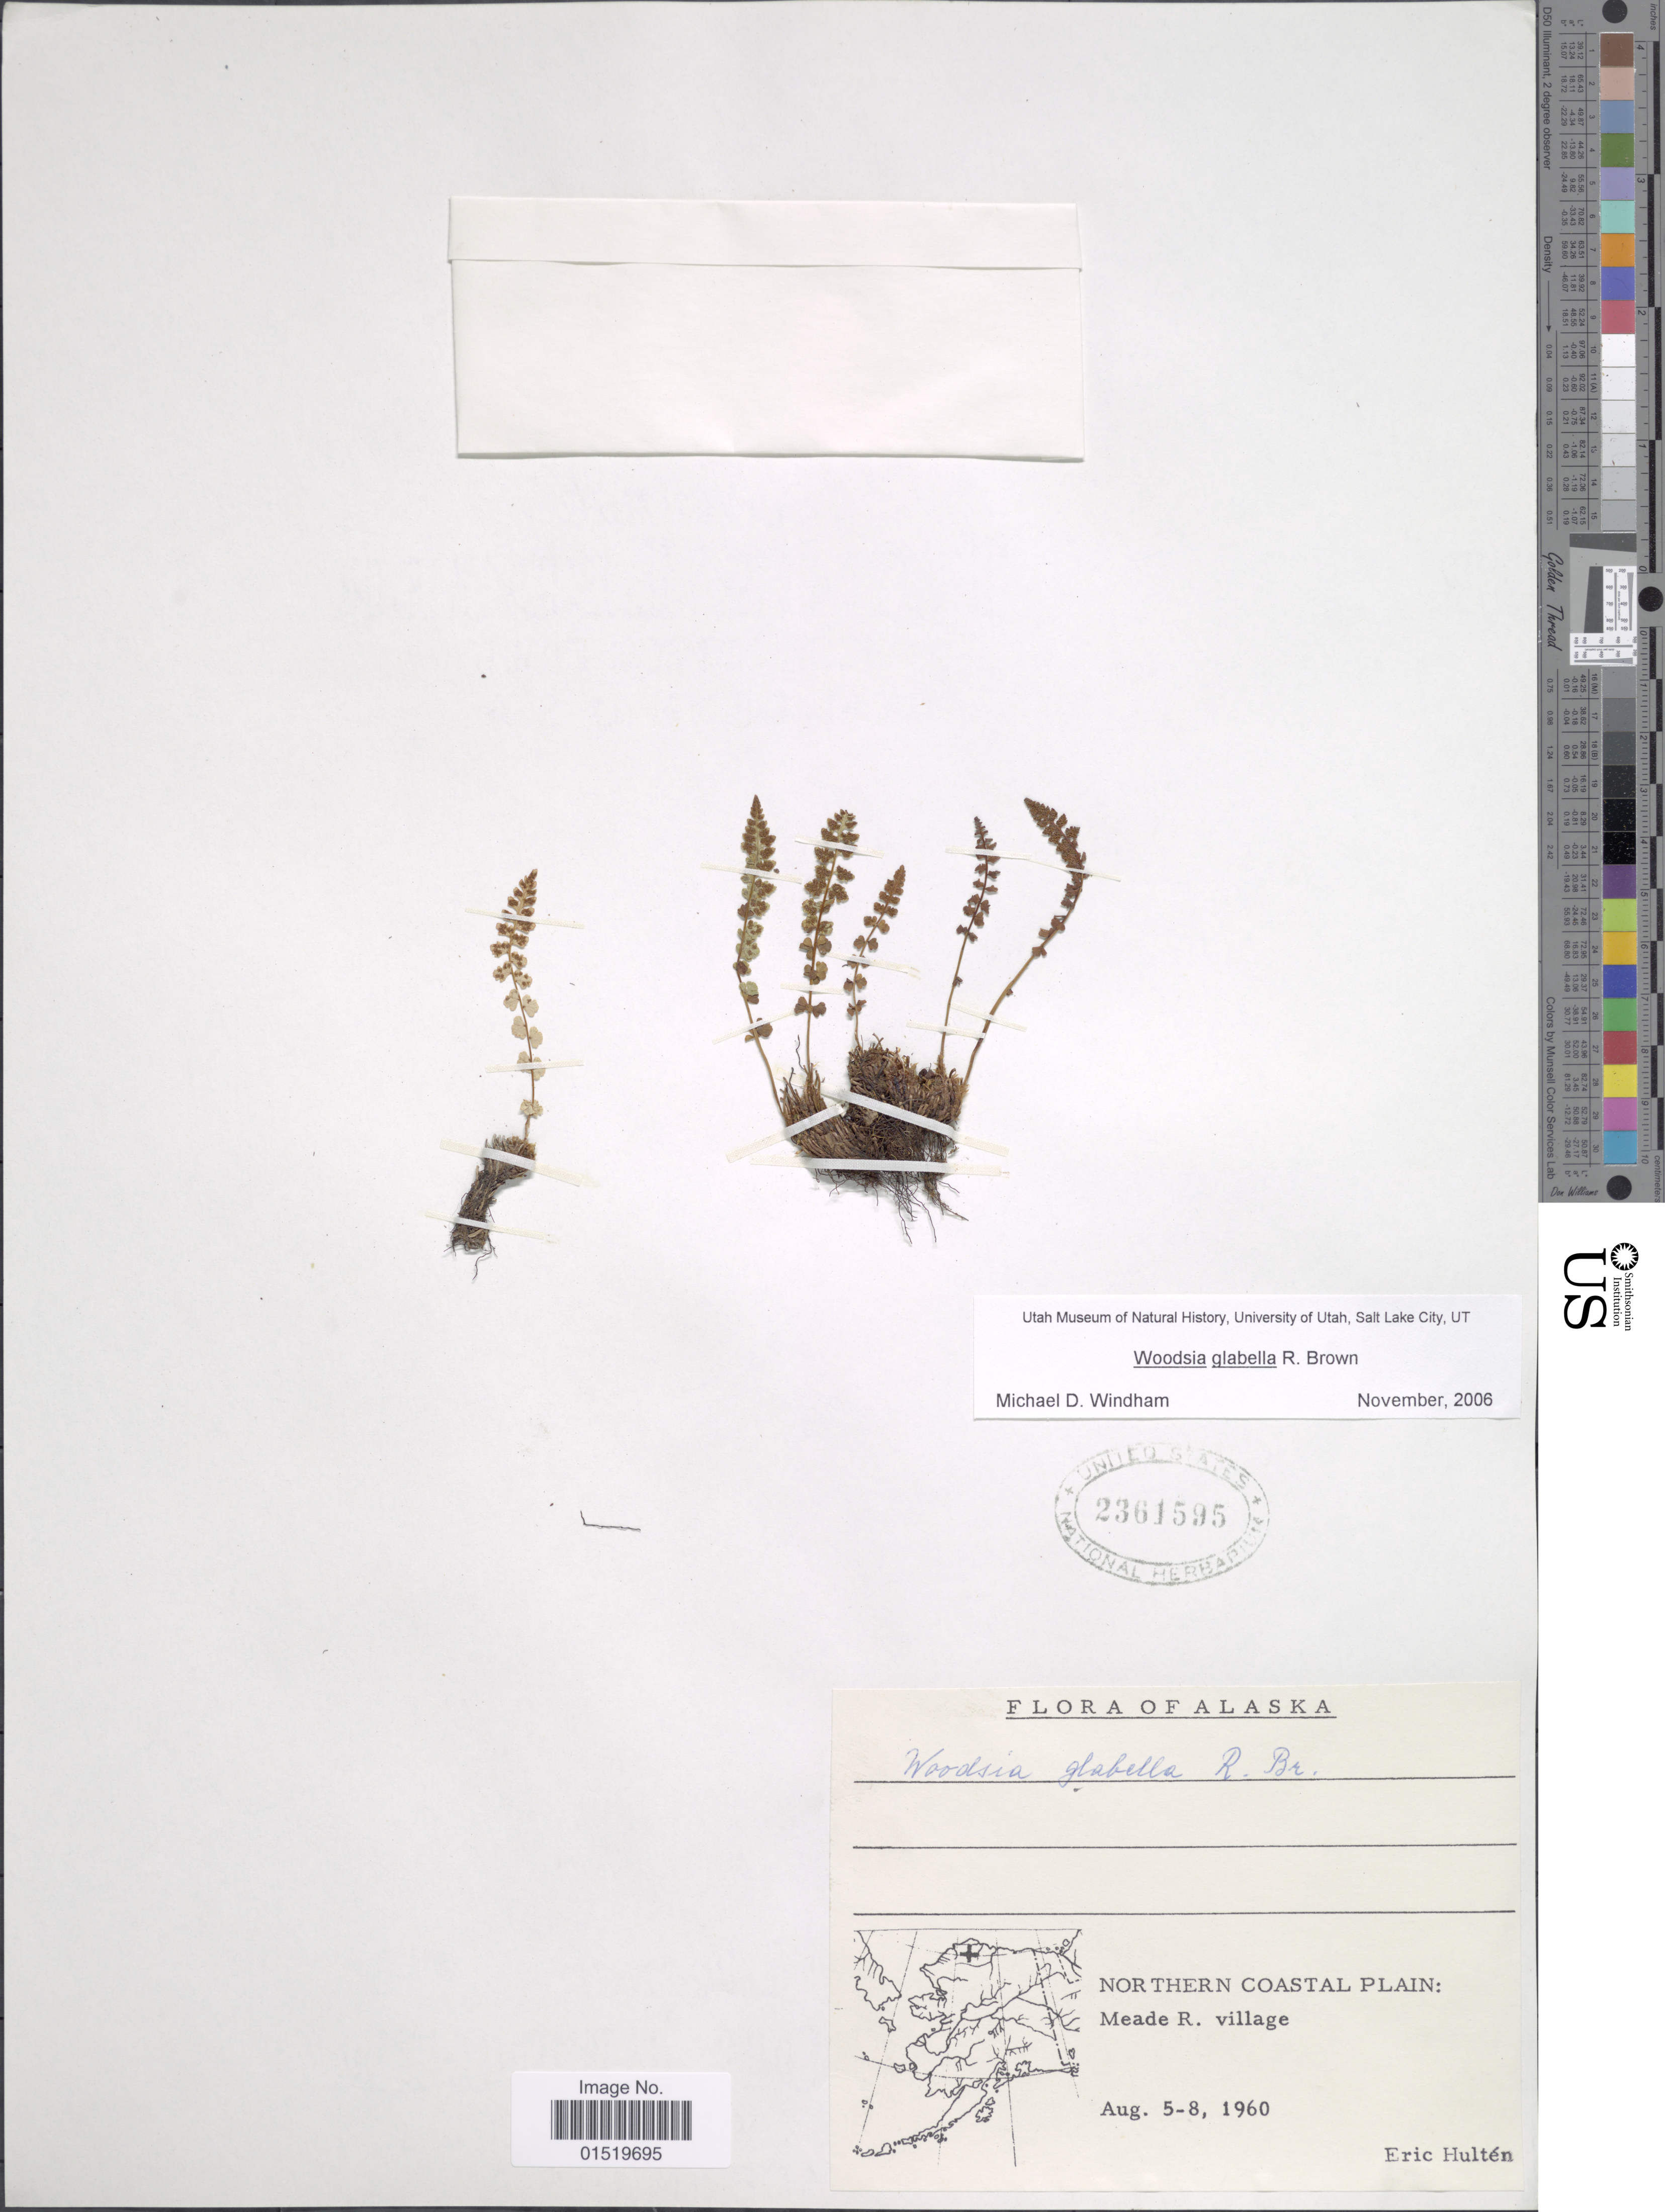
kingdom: Plantae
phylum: Tracheophyta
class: Polypodiopsida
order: Polypodiales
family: Woodsiaceae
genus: Woodsia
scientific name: Woodsia glabella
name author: R. Br.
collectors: E. G. Hultén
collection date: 1960-08-05/1960-08-08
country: United States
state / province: Alaska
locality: Northern Coastal Plain: Meade R. village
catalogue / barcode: US 2361595